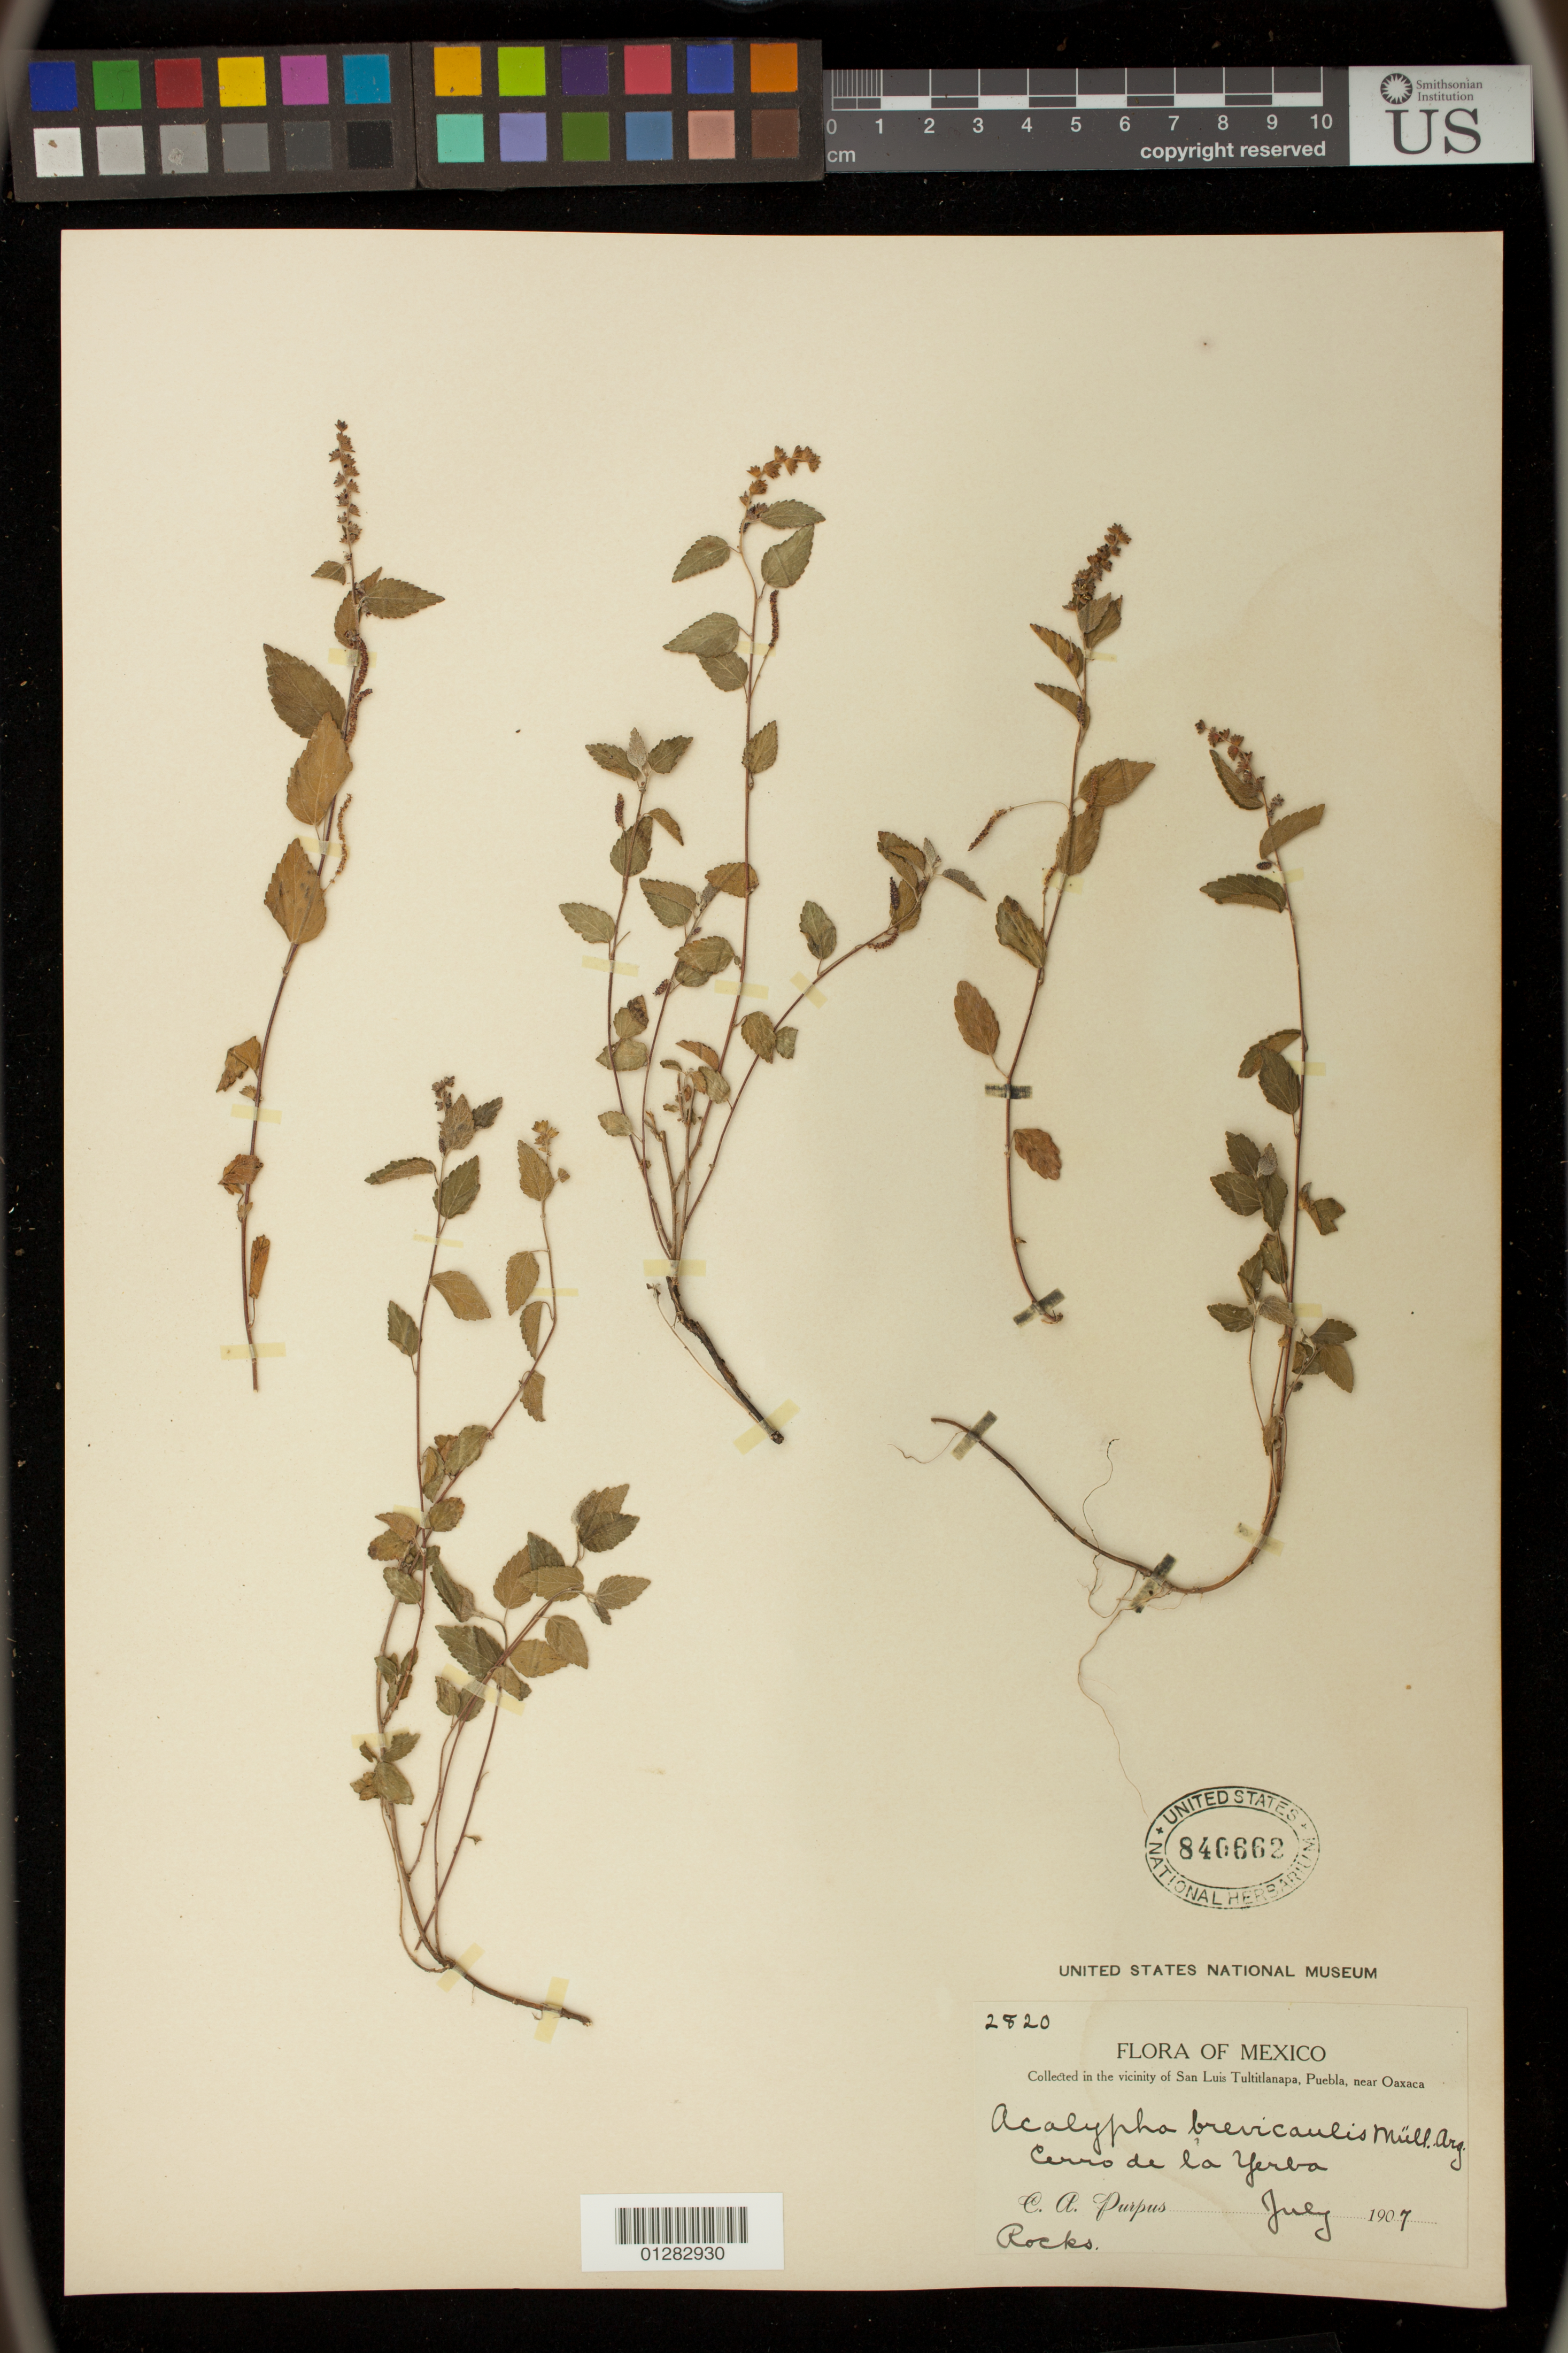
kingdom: Plantae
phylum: Tracheophyta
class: Magnoliopsida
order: Malpighiales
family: Euphorbiaceae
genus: Acalypha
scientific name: Acalypha sp.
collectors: C. A. Purpus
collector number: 2820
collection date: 1907-07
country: Mexico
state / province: Puebla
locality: Cerro de la Yerba, in vicinity of San Luis Tultitlanapa, Puebla Near Oaxaca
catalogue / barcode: US 846662